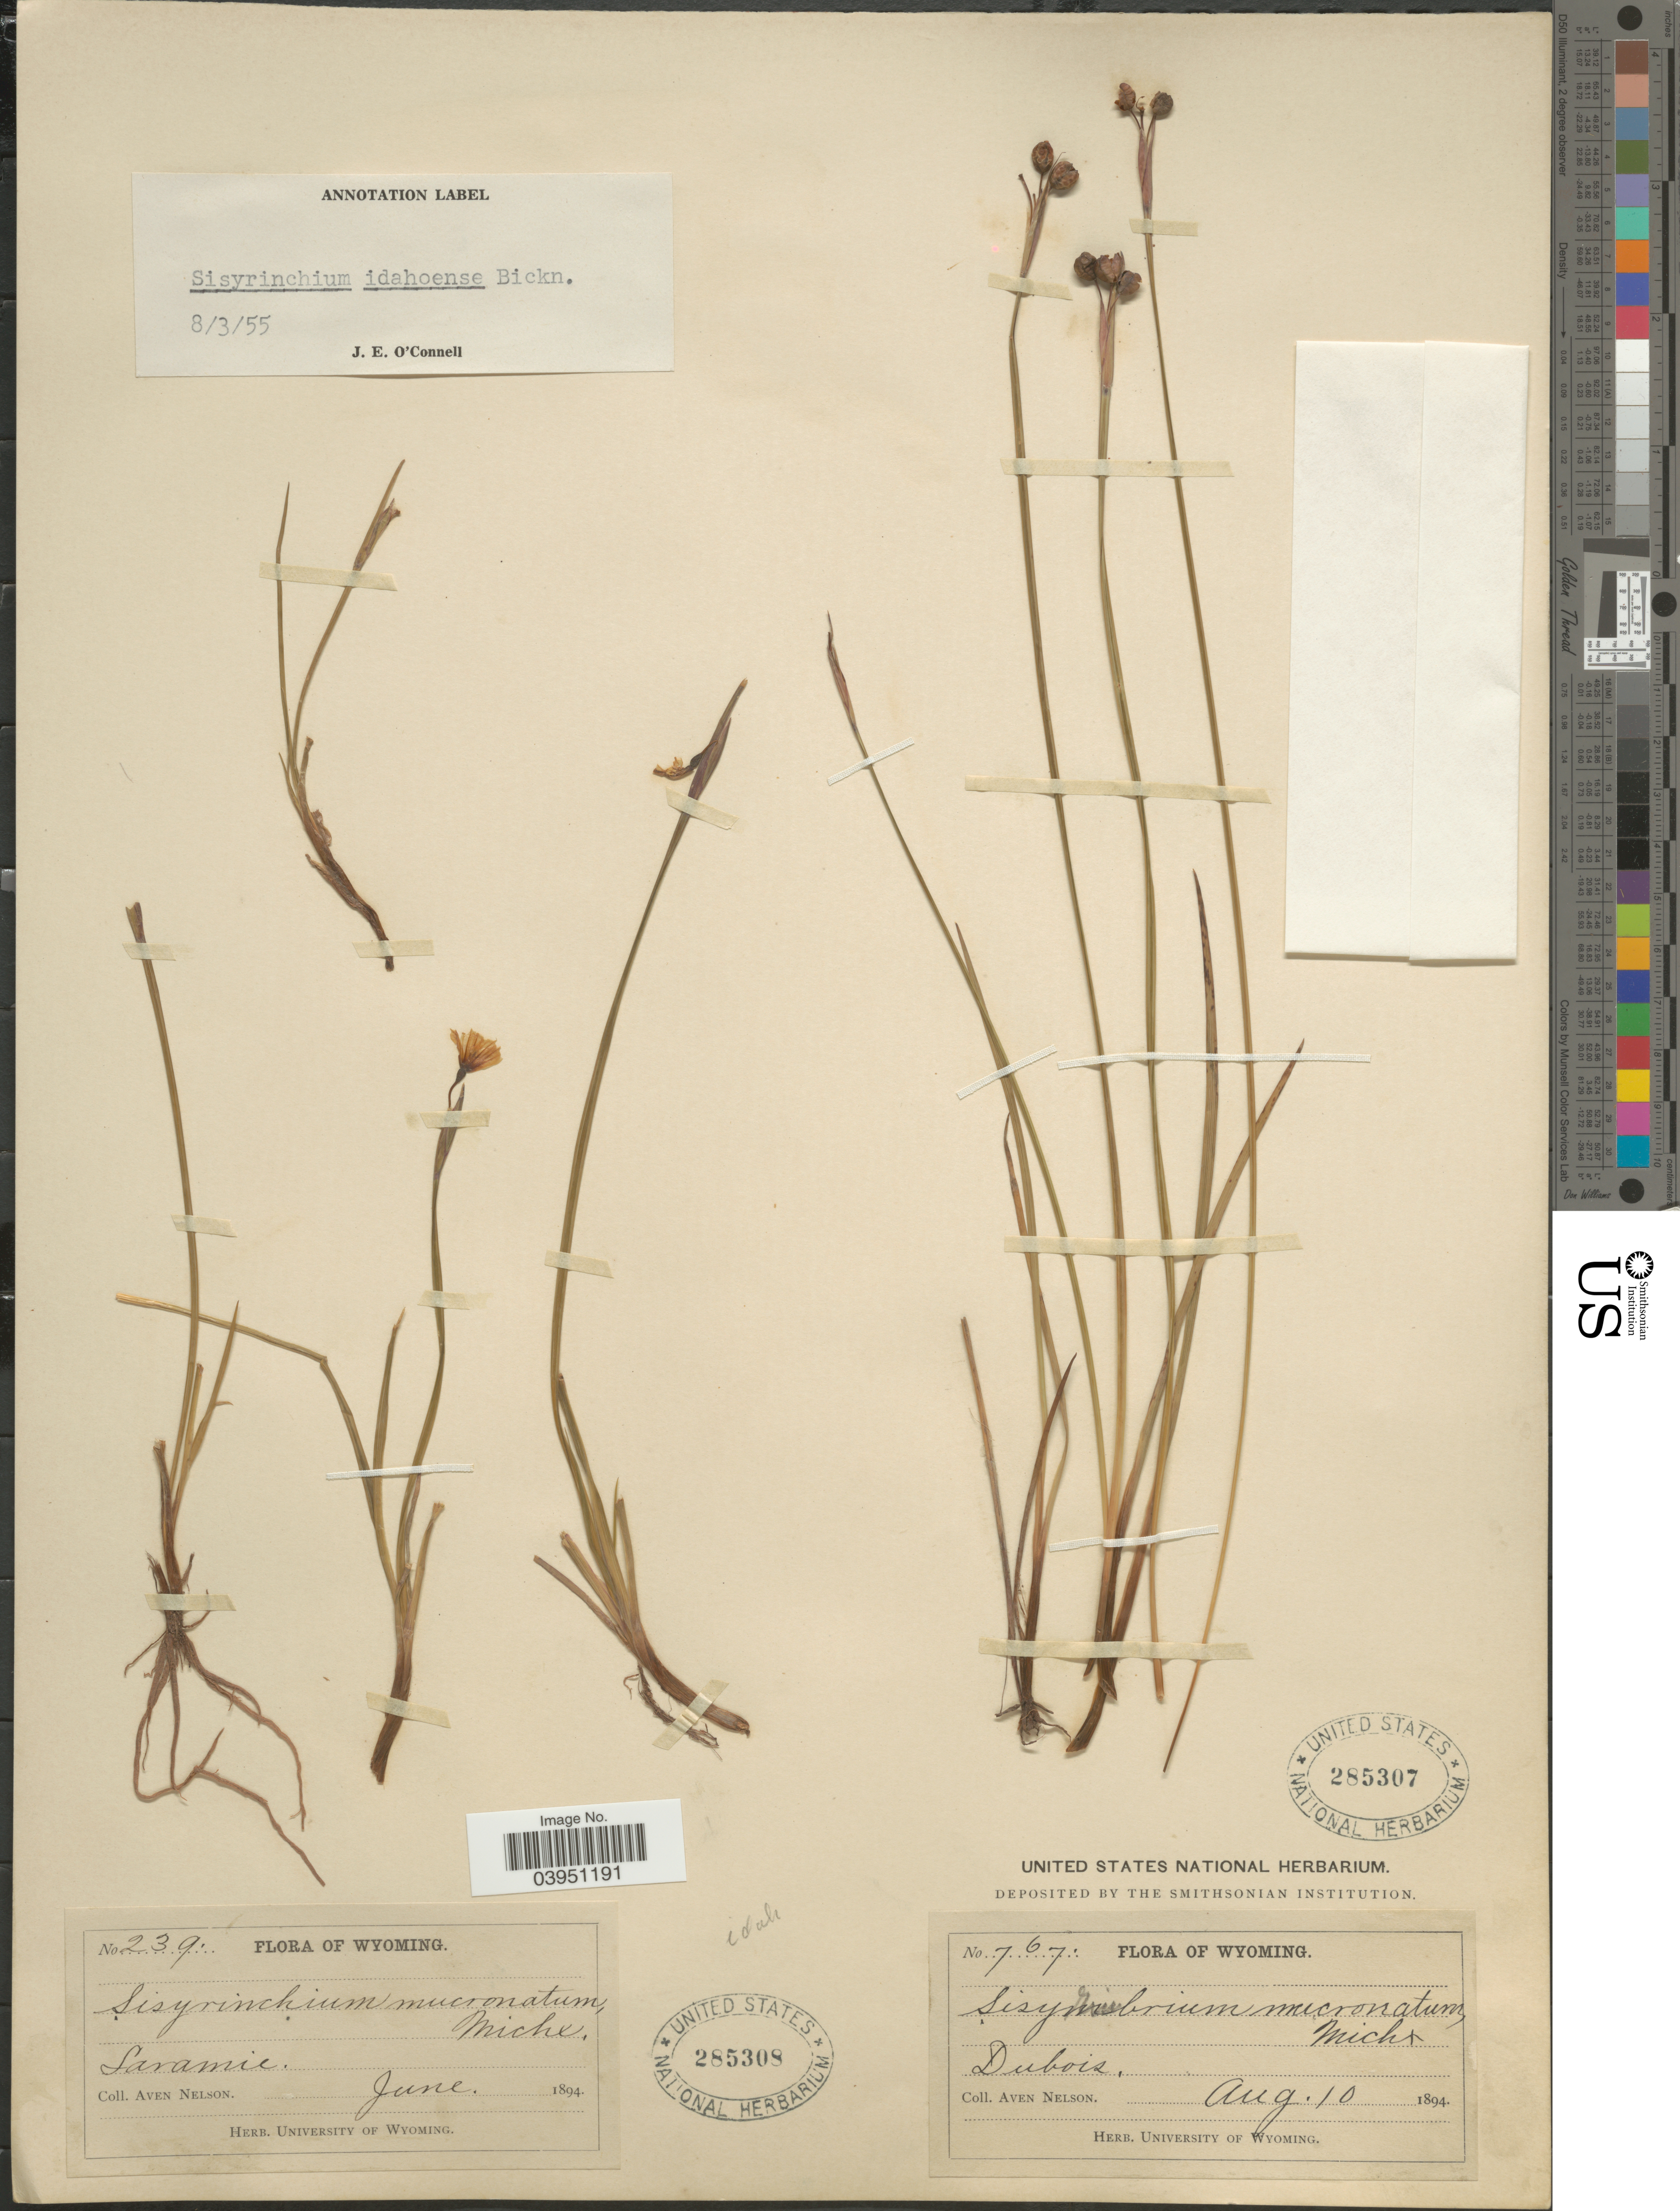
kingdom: Plantae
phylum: Tracheophyta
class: Liliopsida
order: Asparagales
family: Iridaceae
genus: Sisyrinchium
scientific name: Sisyrinchium idahoense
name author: E.P. Bicknell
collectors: A. Nelson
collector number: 239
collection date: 1894-06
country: United States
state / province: Wyoming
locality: Laramie.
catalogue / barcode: US 285308